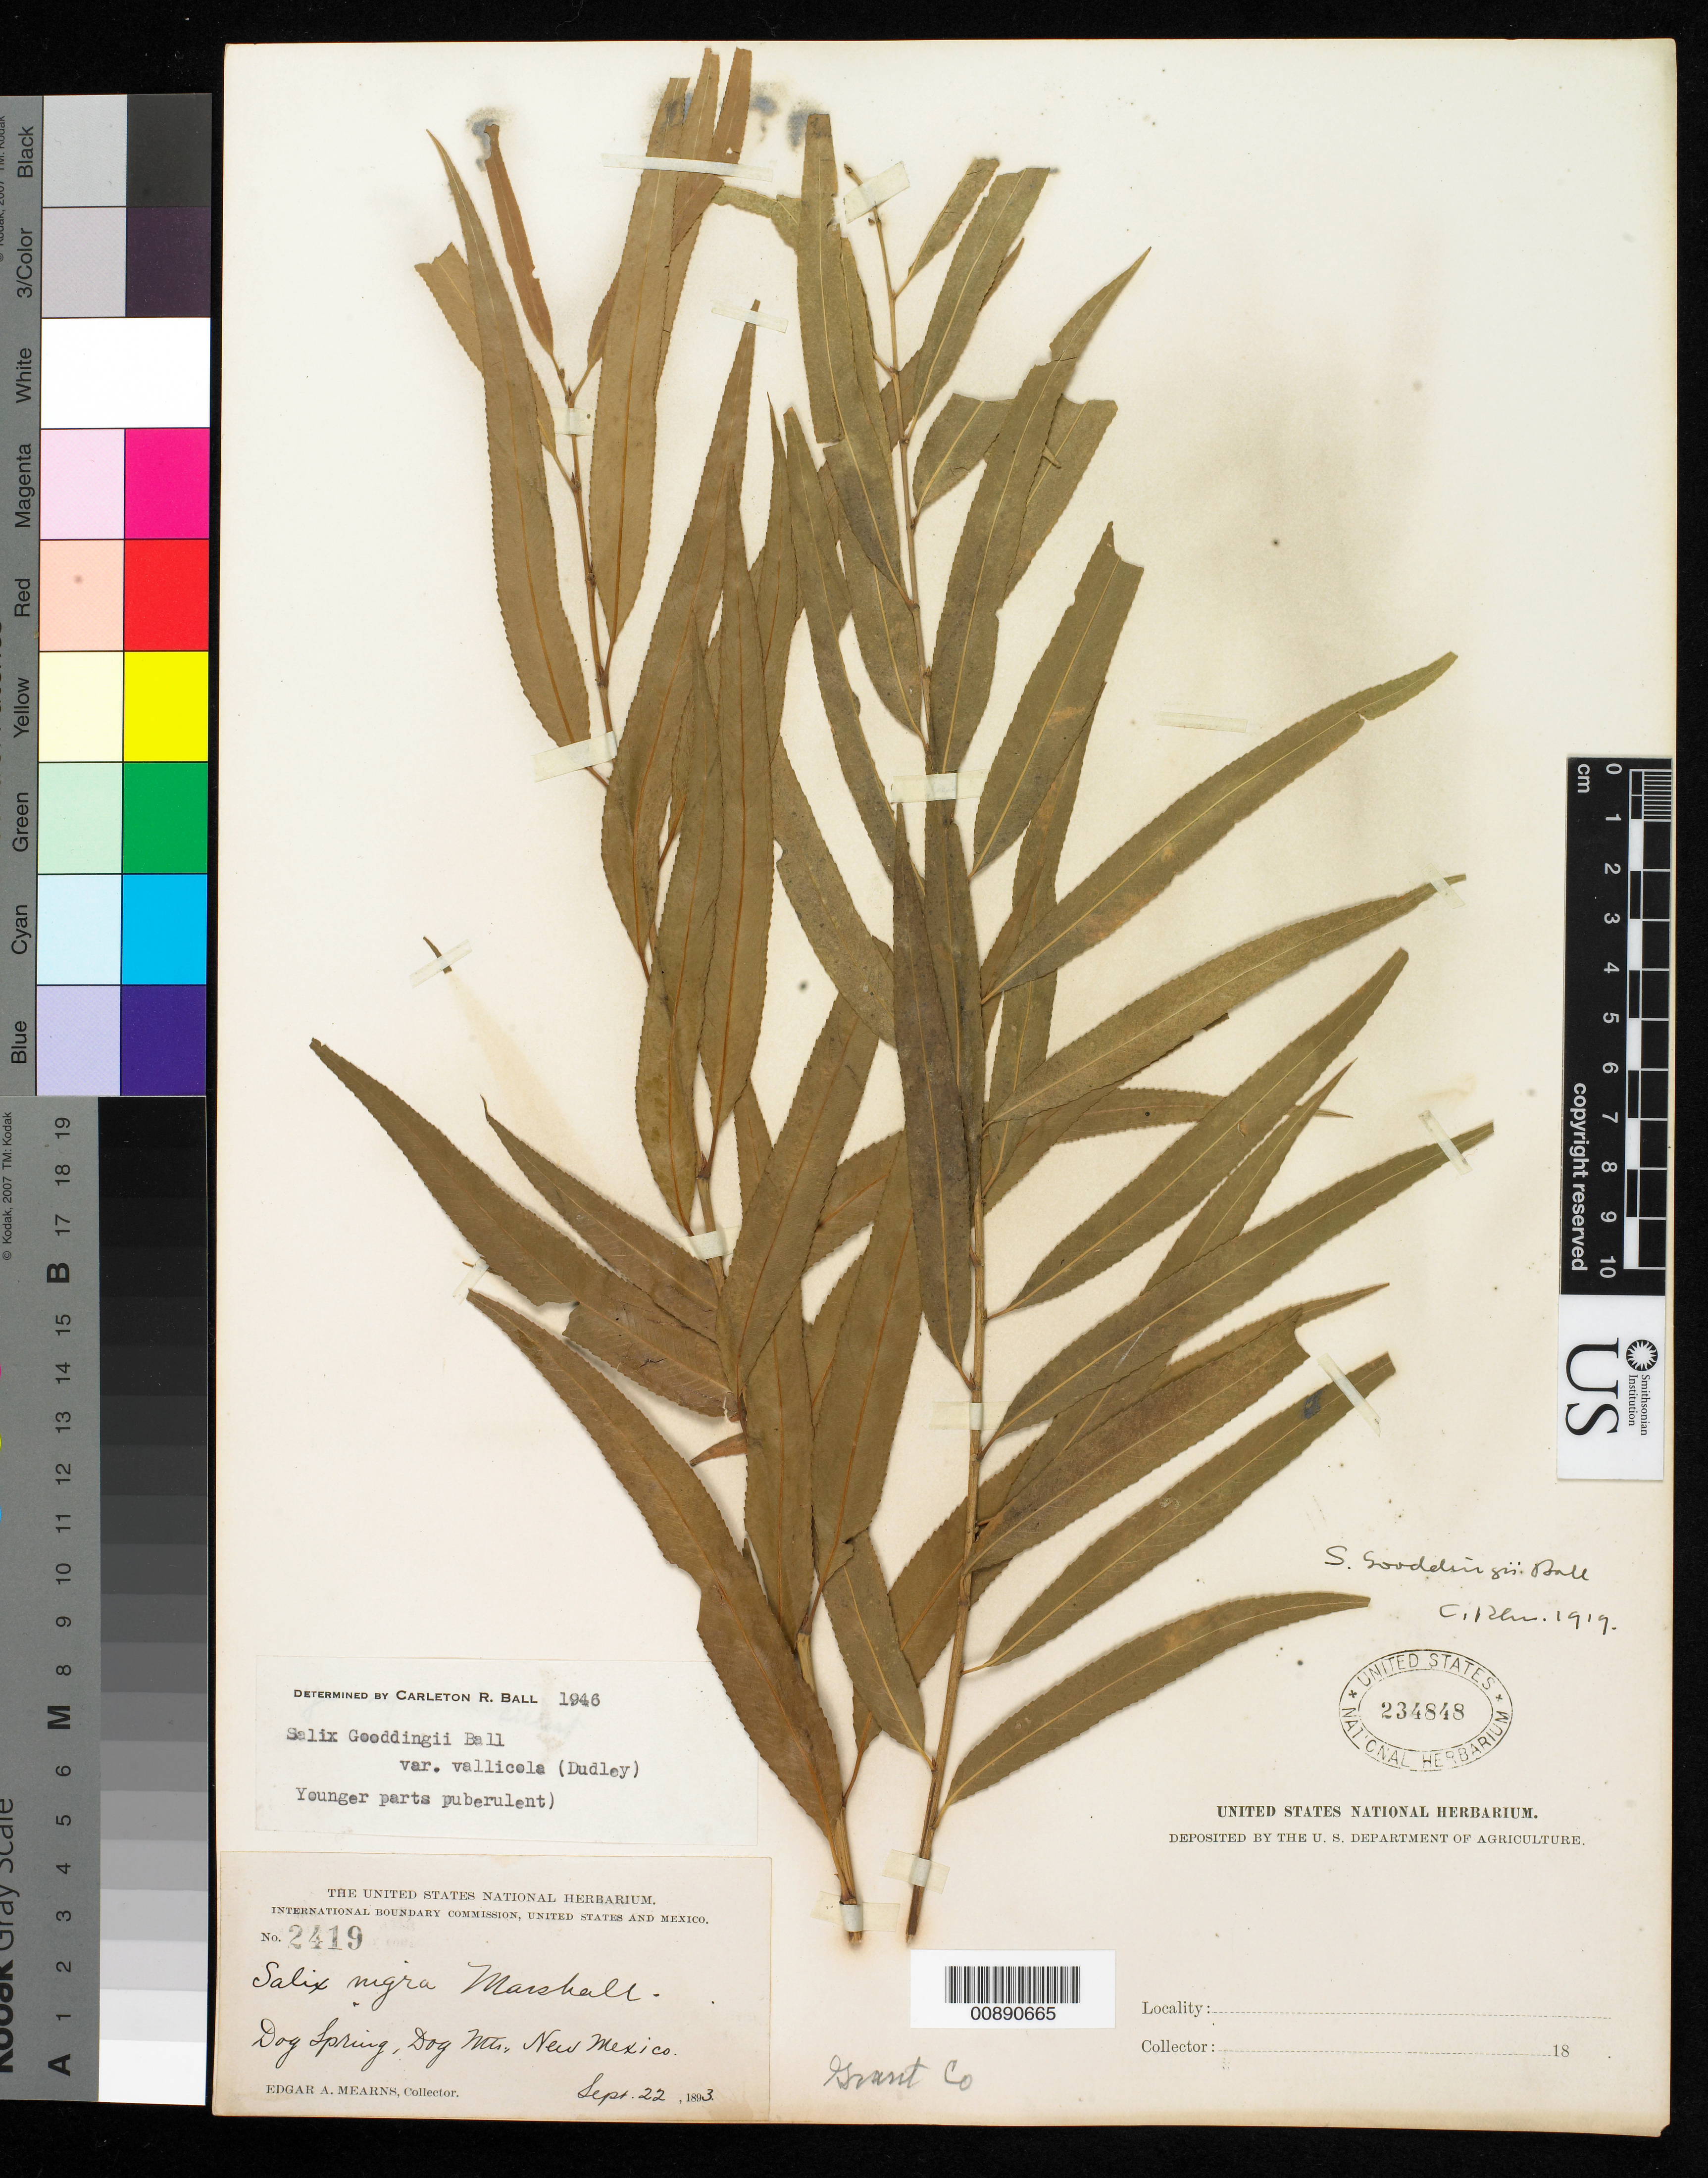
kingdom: Plantae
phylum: Tracheophyta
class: Magnoliopsida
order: Malpighiales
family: Salicaceae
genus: Salix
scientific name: Salix gooddingii var. vallicola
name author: (Dudley) C.R. Ball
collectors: E. A. Mearns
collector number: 2419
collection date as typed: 22 Sep 1893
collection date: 1893-09-22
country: United States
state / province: New Mexico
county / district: Grant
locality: Dog Spring, Dog Mts., New Mexico.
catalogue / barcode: US 234848